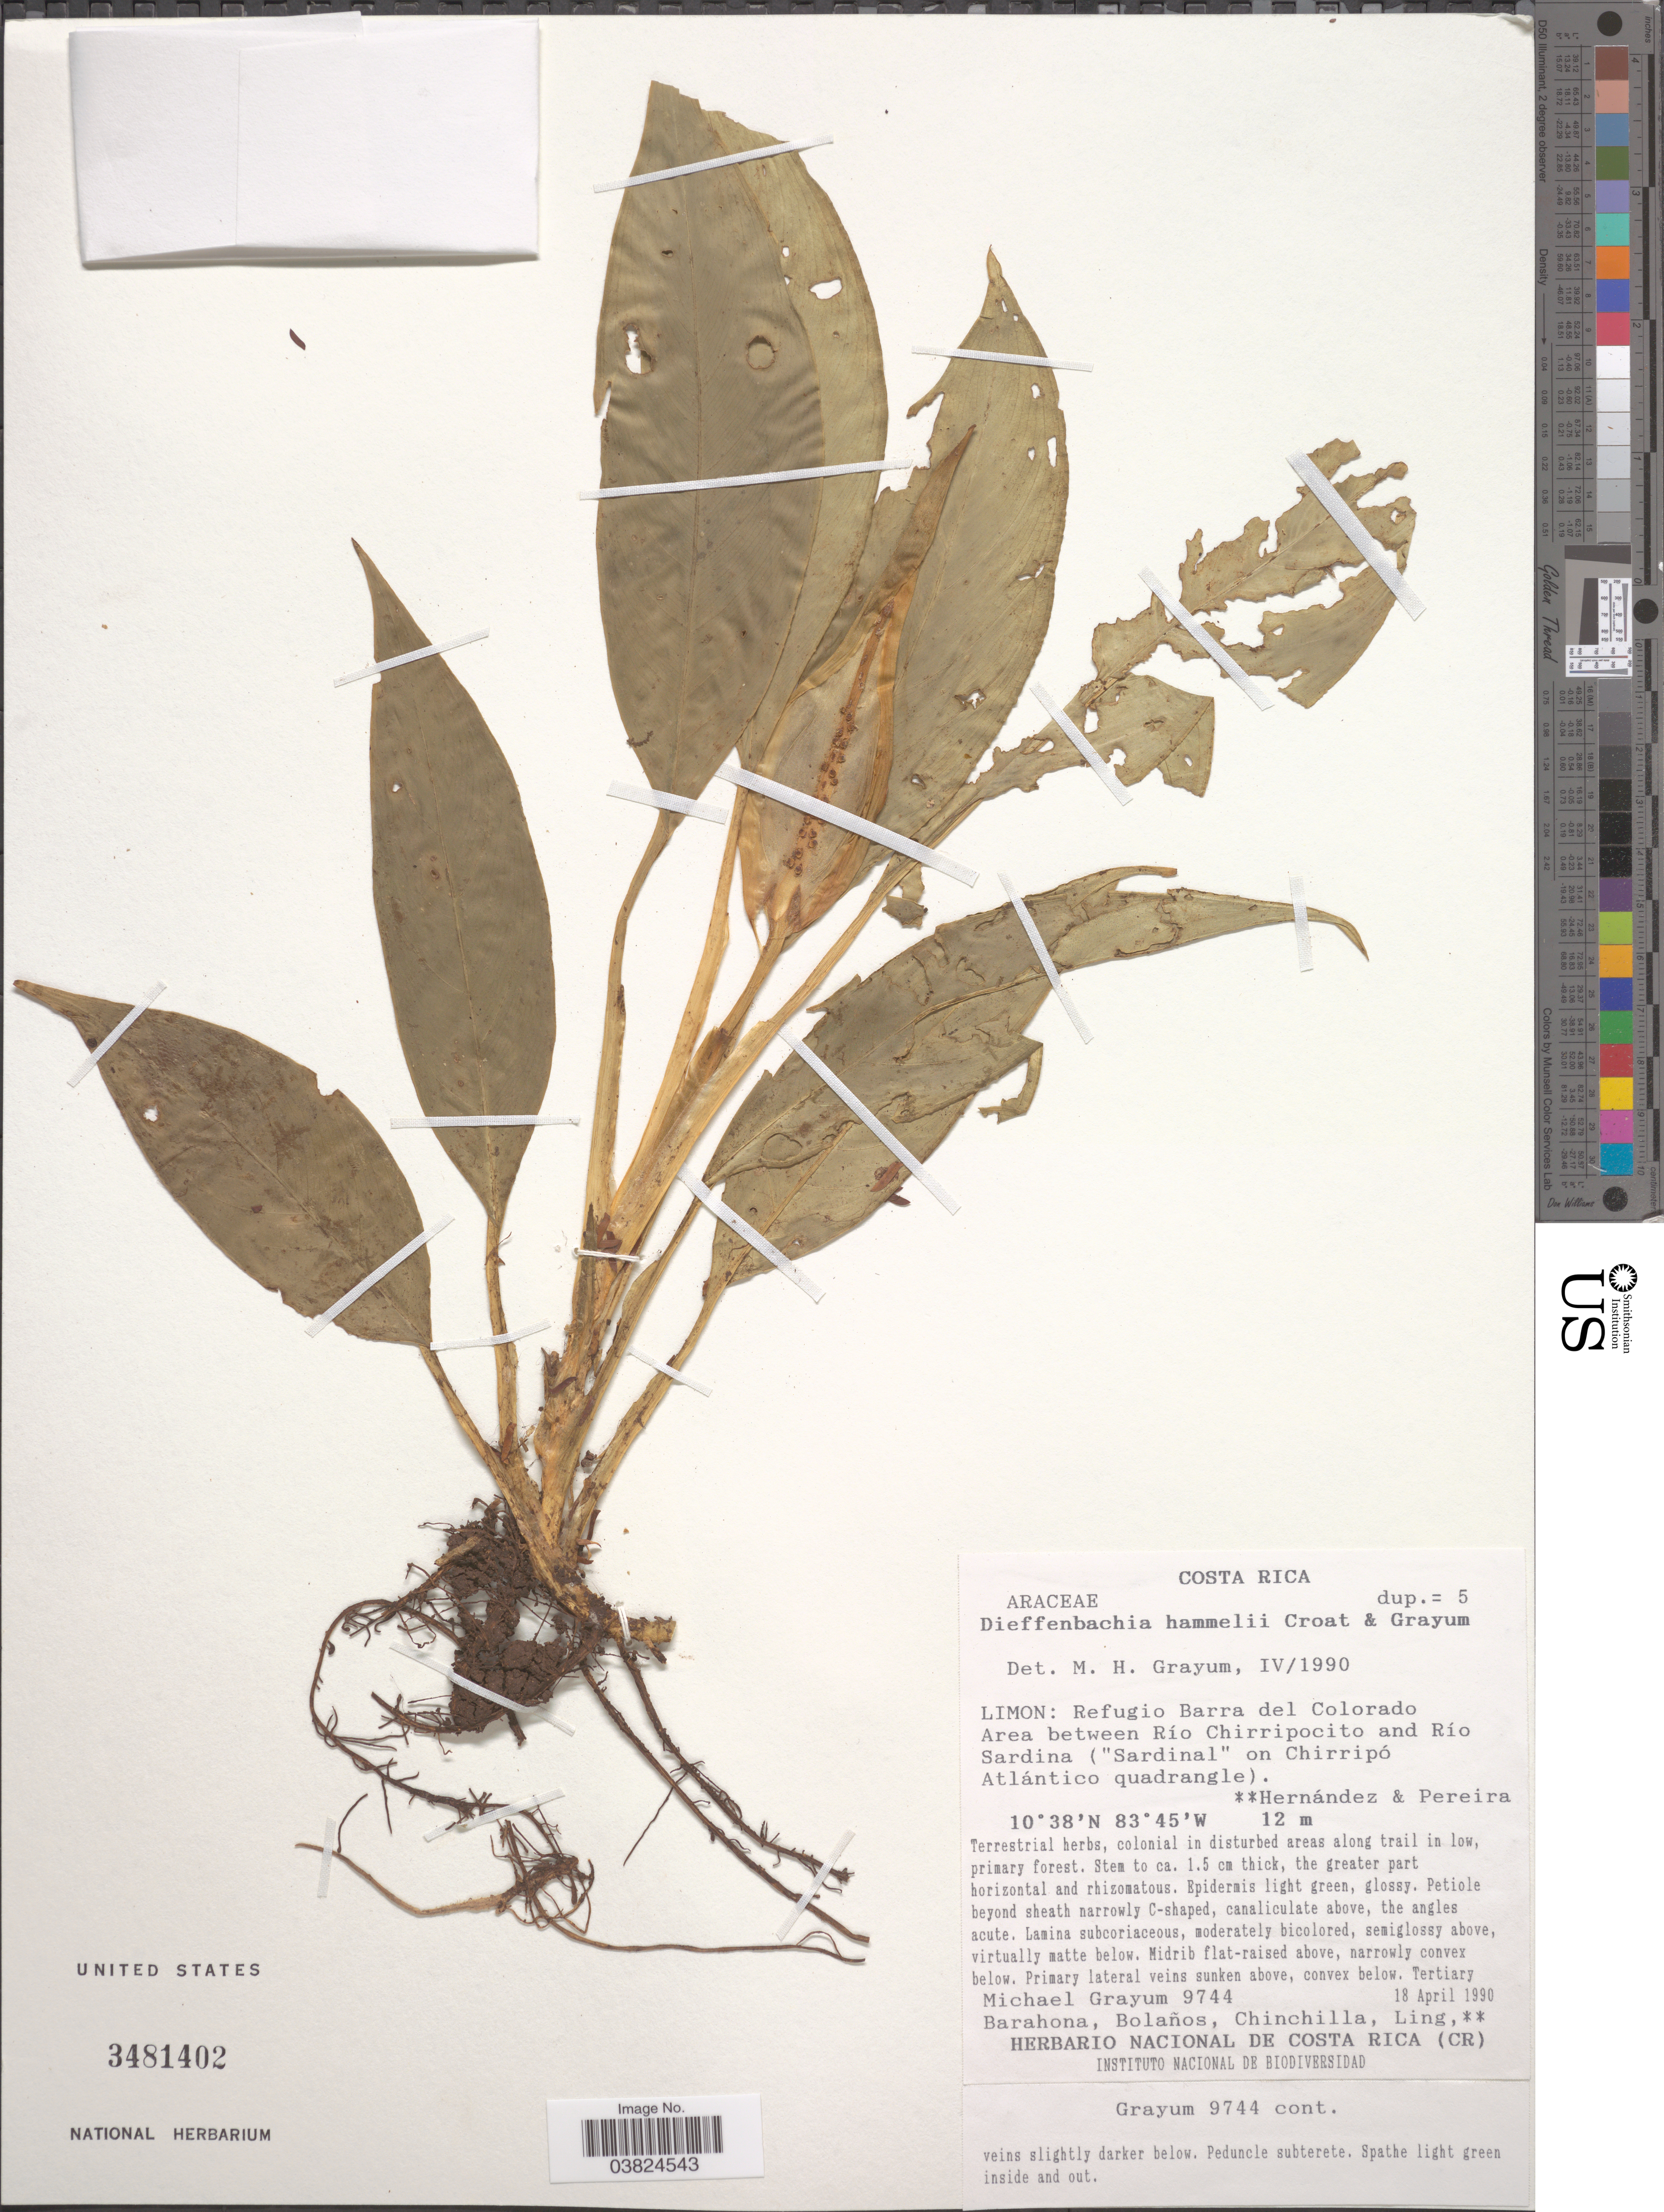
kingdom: Plantae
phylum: Tracheophyta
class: Liliopsida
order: Alismatales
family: Araceae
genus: Dieffenbachia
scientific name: Dieffenbachia hammelii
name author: Croat & Grayum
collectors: M. H. Grayum, J. Barahona, Bolaños, -. Chinchilla & et al.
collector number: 9744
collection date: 1990-04-18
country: Costa Rica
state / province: Limón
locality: Refugio Barra del Colorado Area between Río Chirripocito and Río Sardina ("Sardinal" in Chirripó Atlantico quedrangle).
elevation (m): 12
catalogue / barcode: US 3481402